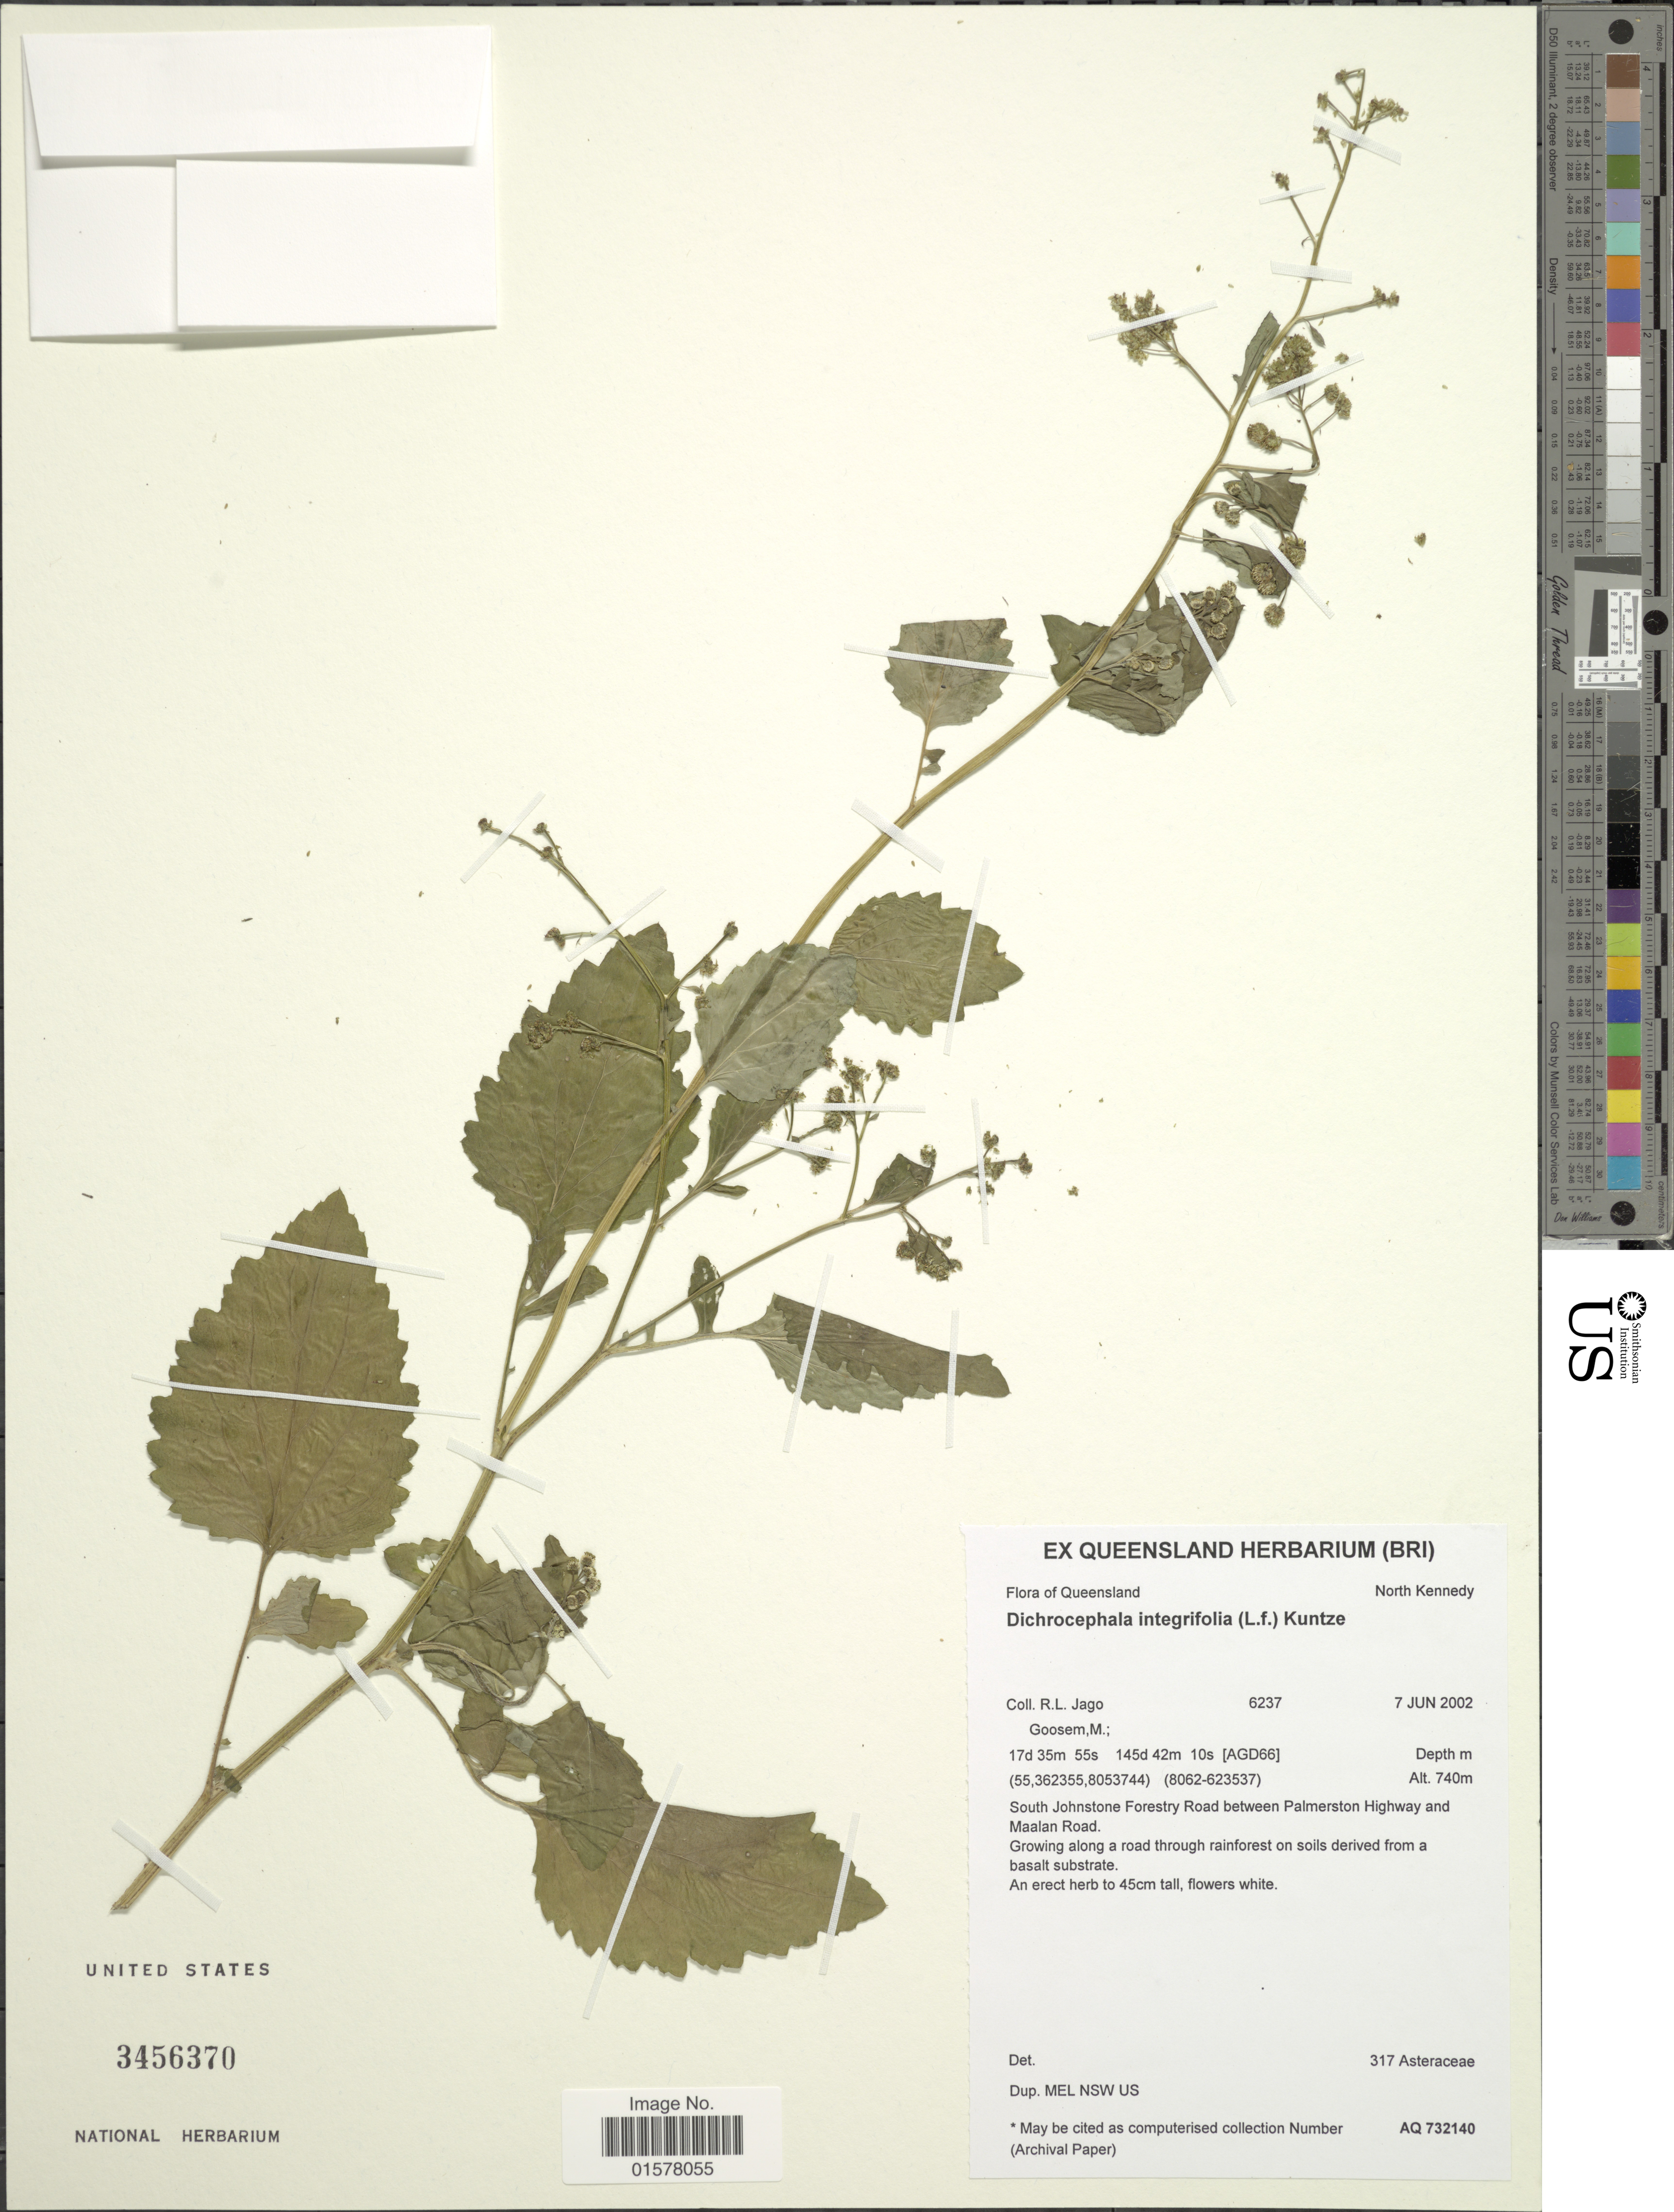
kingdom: Plantae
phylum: Tracheophyta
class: Magnoliopsida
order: Asterales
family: Asteraceae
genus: Dichrocephala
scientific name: Dichrocephala integrifolia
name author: (L. f.) Kuntze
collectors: R. Jago & M. Goosem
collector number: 6237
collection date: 2002-06-07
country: Australia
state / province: Queensland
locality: North Kennedy, South Jonhstone Forestry Road between Palmerston Highway and Maalan Road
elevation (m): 740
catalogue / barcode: US 3456370